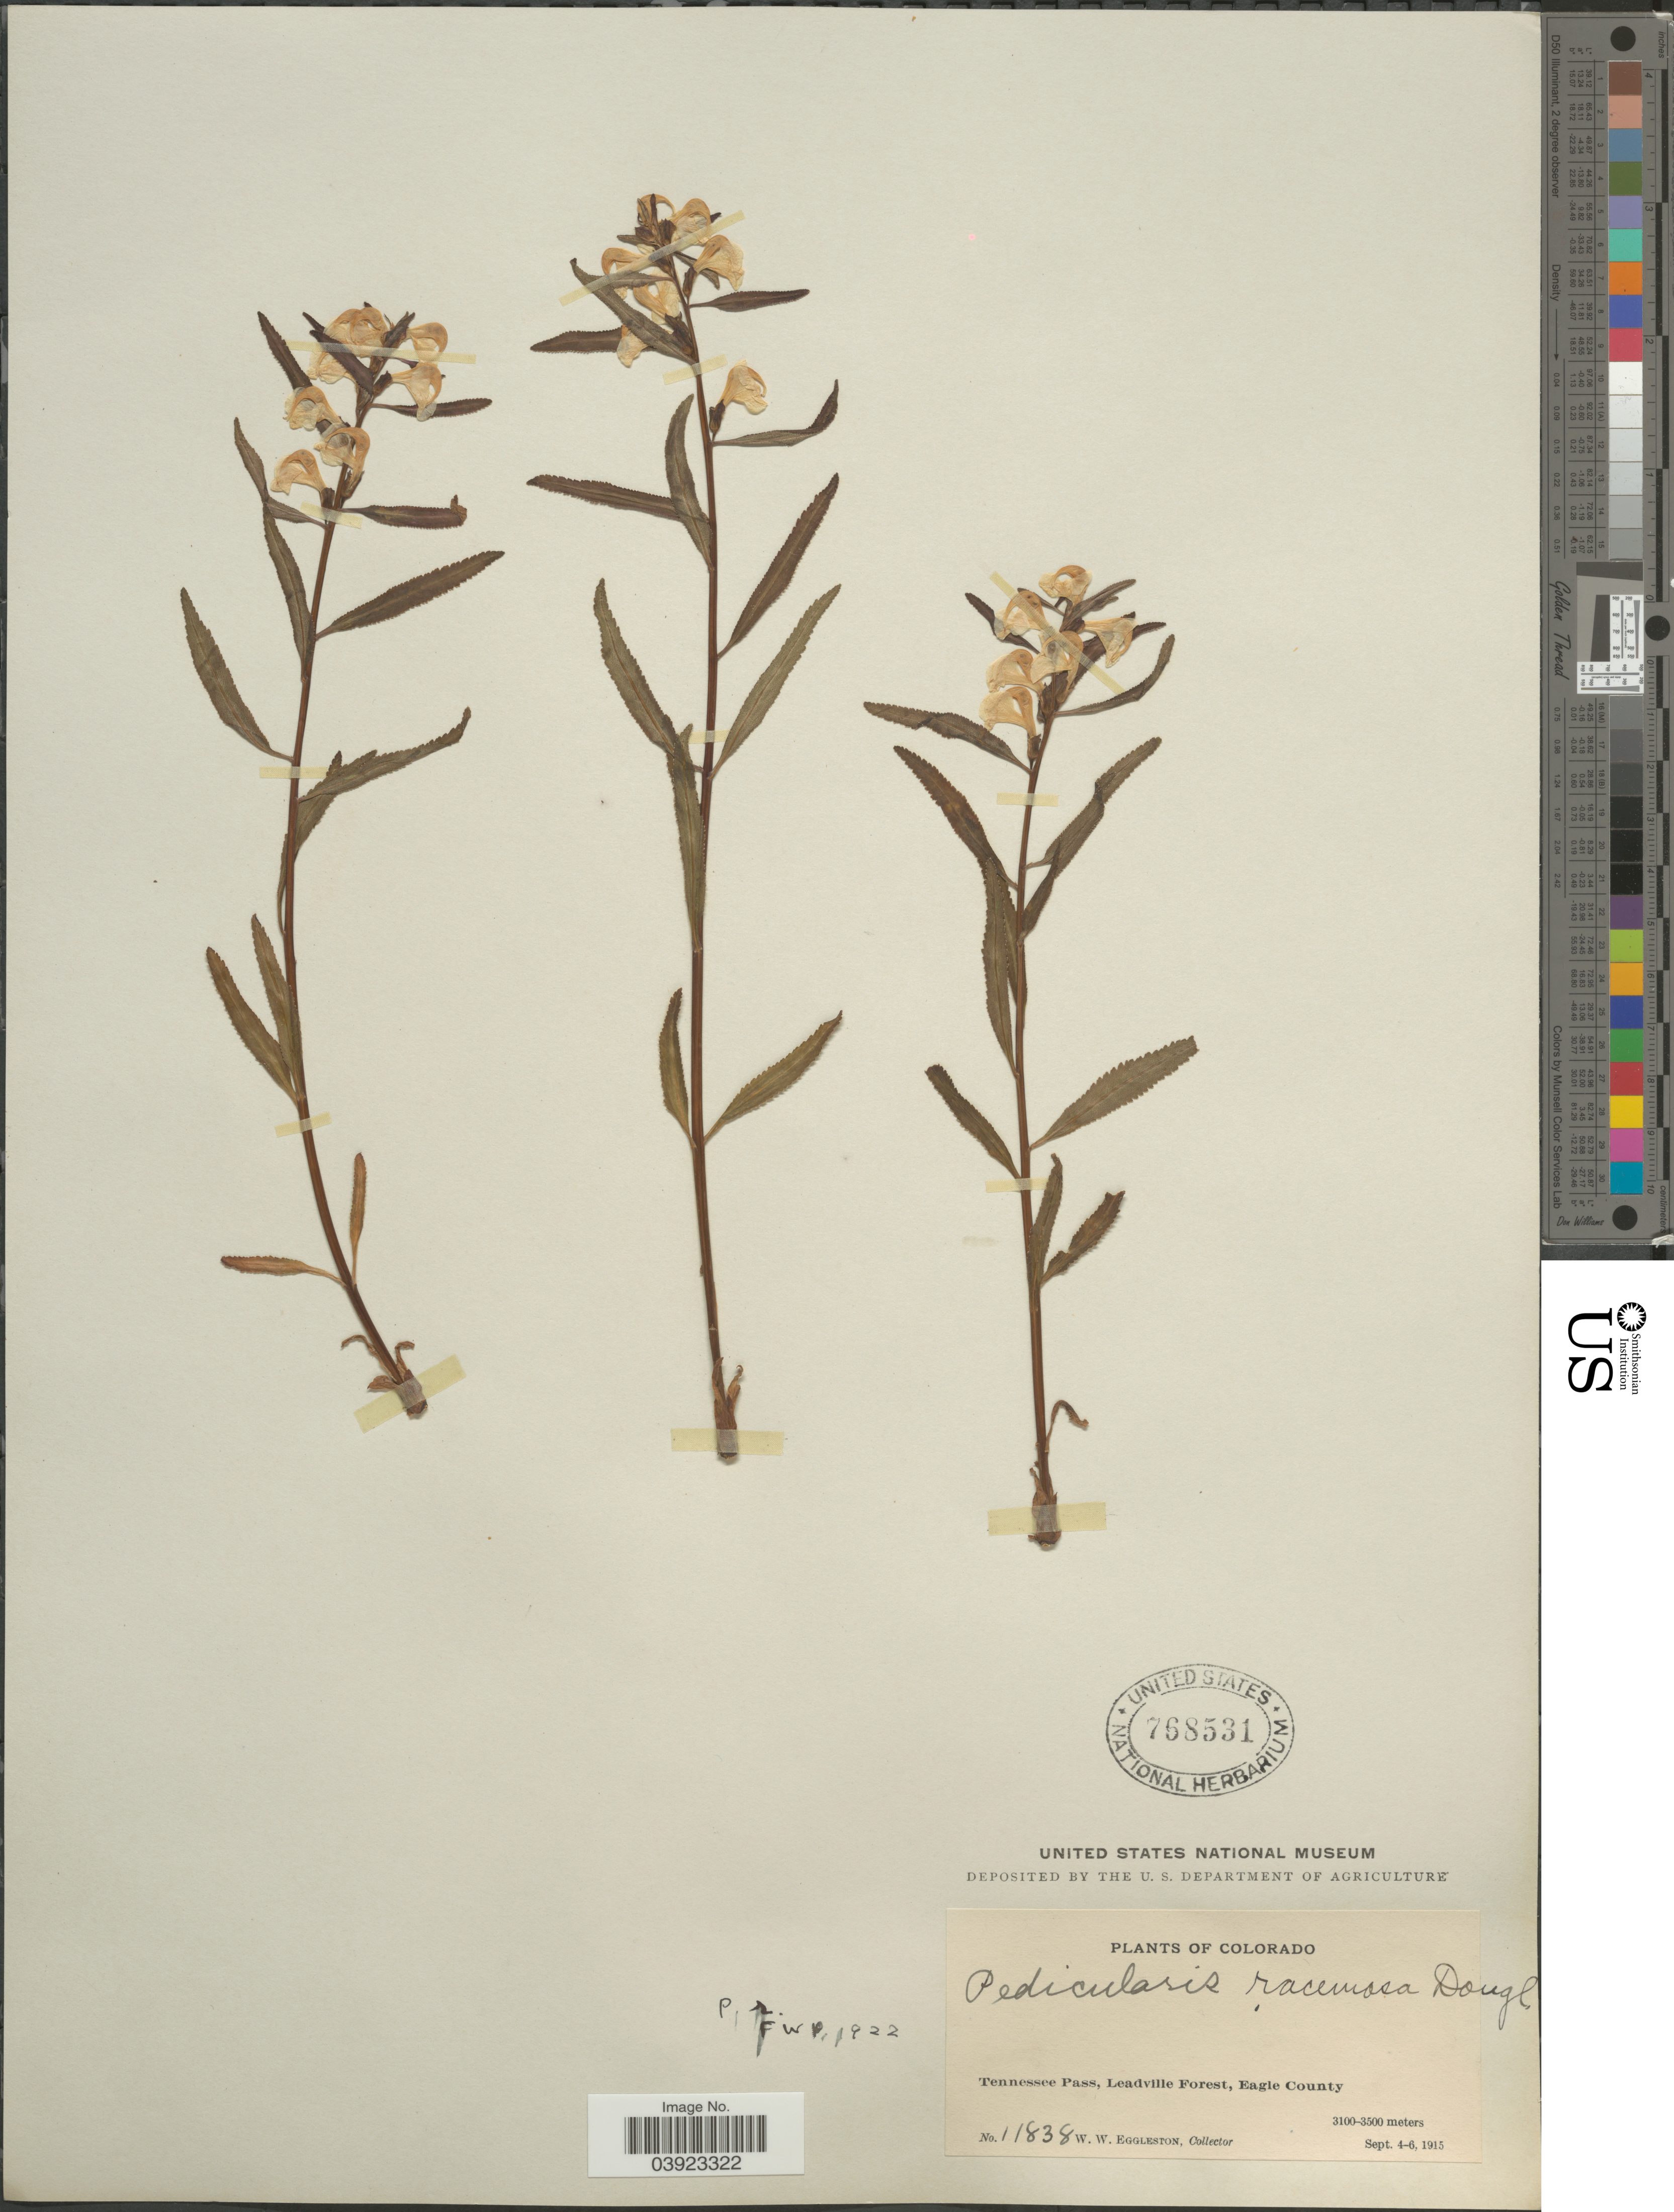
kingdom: Plantae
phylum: Tracheophyta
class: Magnoliopsida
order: Lamiales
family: Orobanchaceae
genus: Pedicularis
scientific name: Pedicularis racemosa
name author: Douglas ex Benth.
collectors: W. W. Eggleston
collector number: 11838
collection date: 1915-09-04/1915-09-06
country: United States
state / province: Colorado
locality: Tennessee Pass, Leadville Forest, Eagle County.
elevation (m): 3100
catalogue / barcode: US 768531